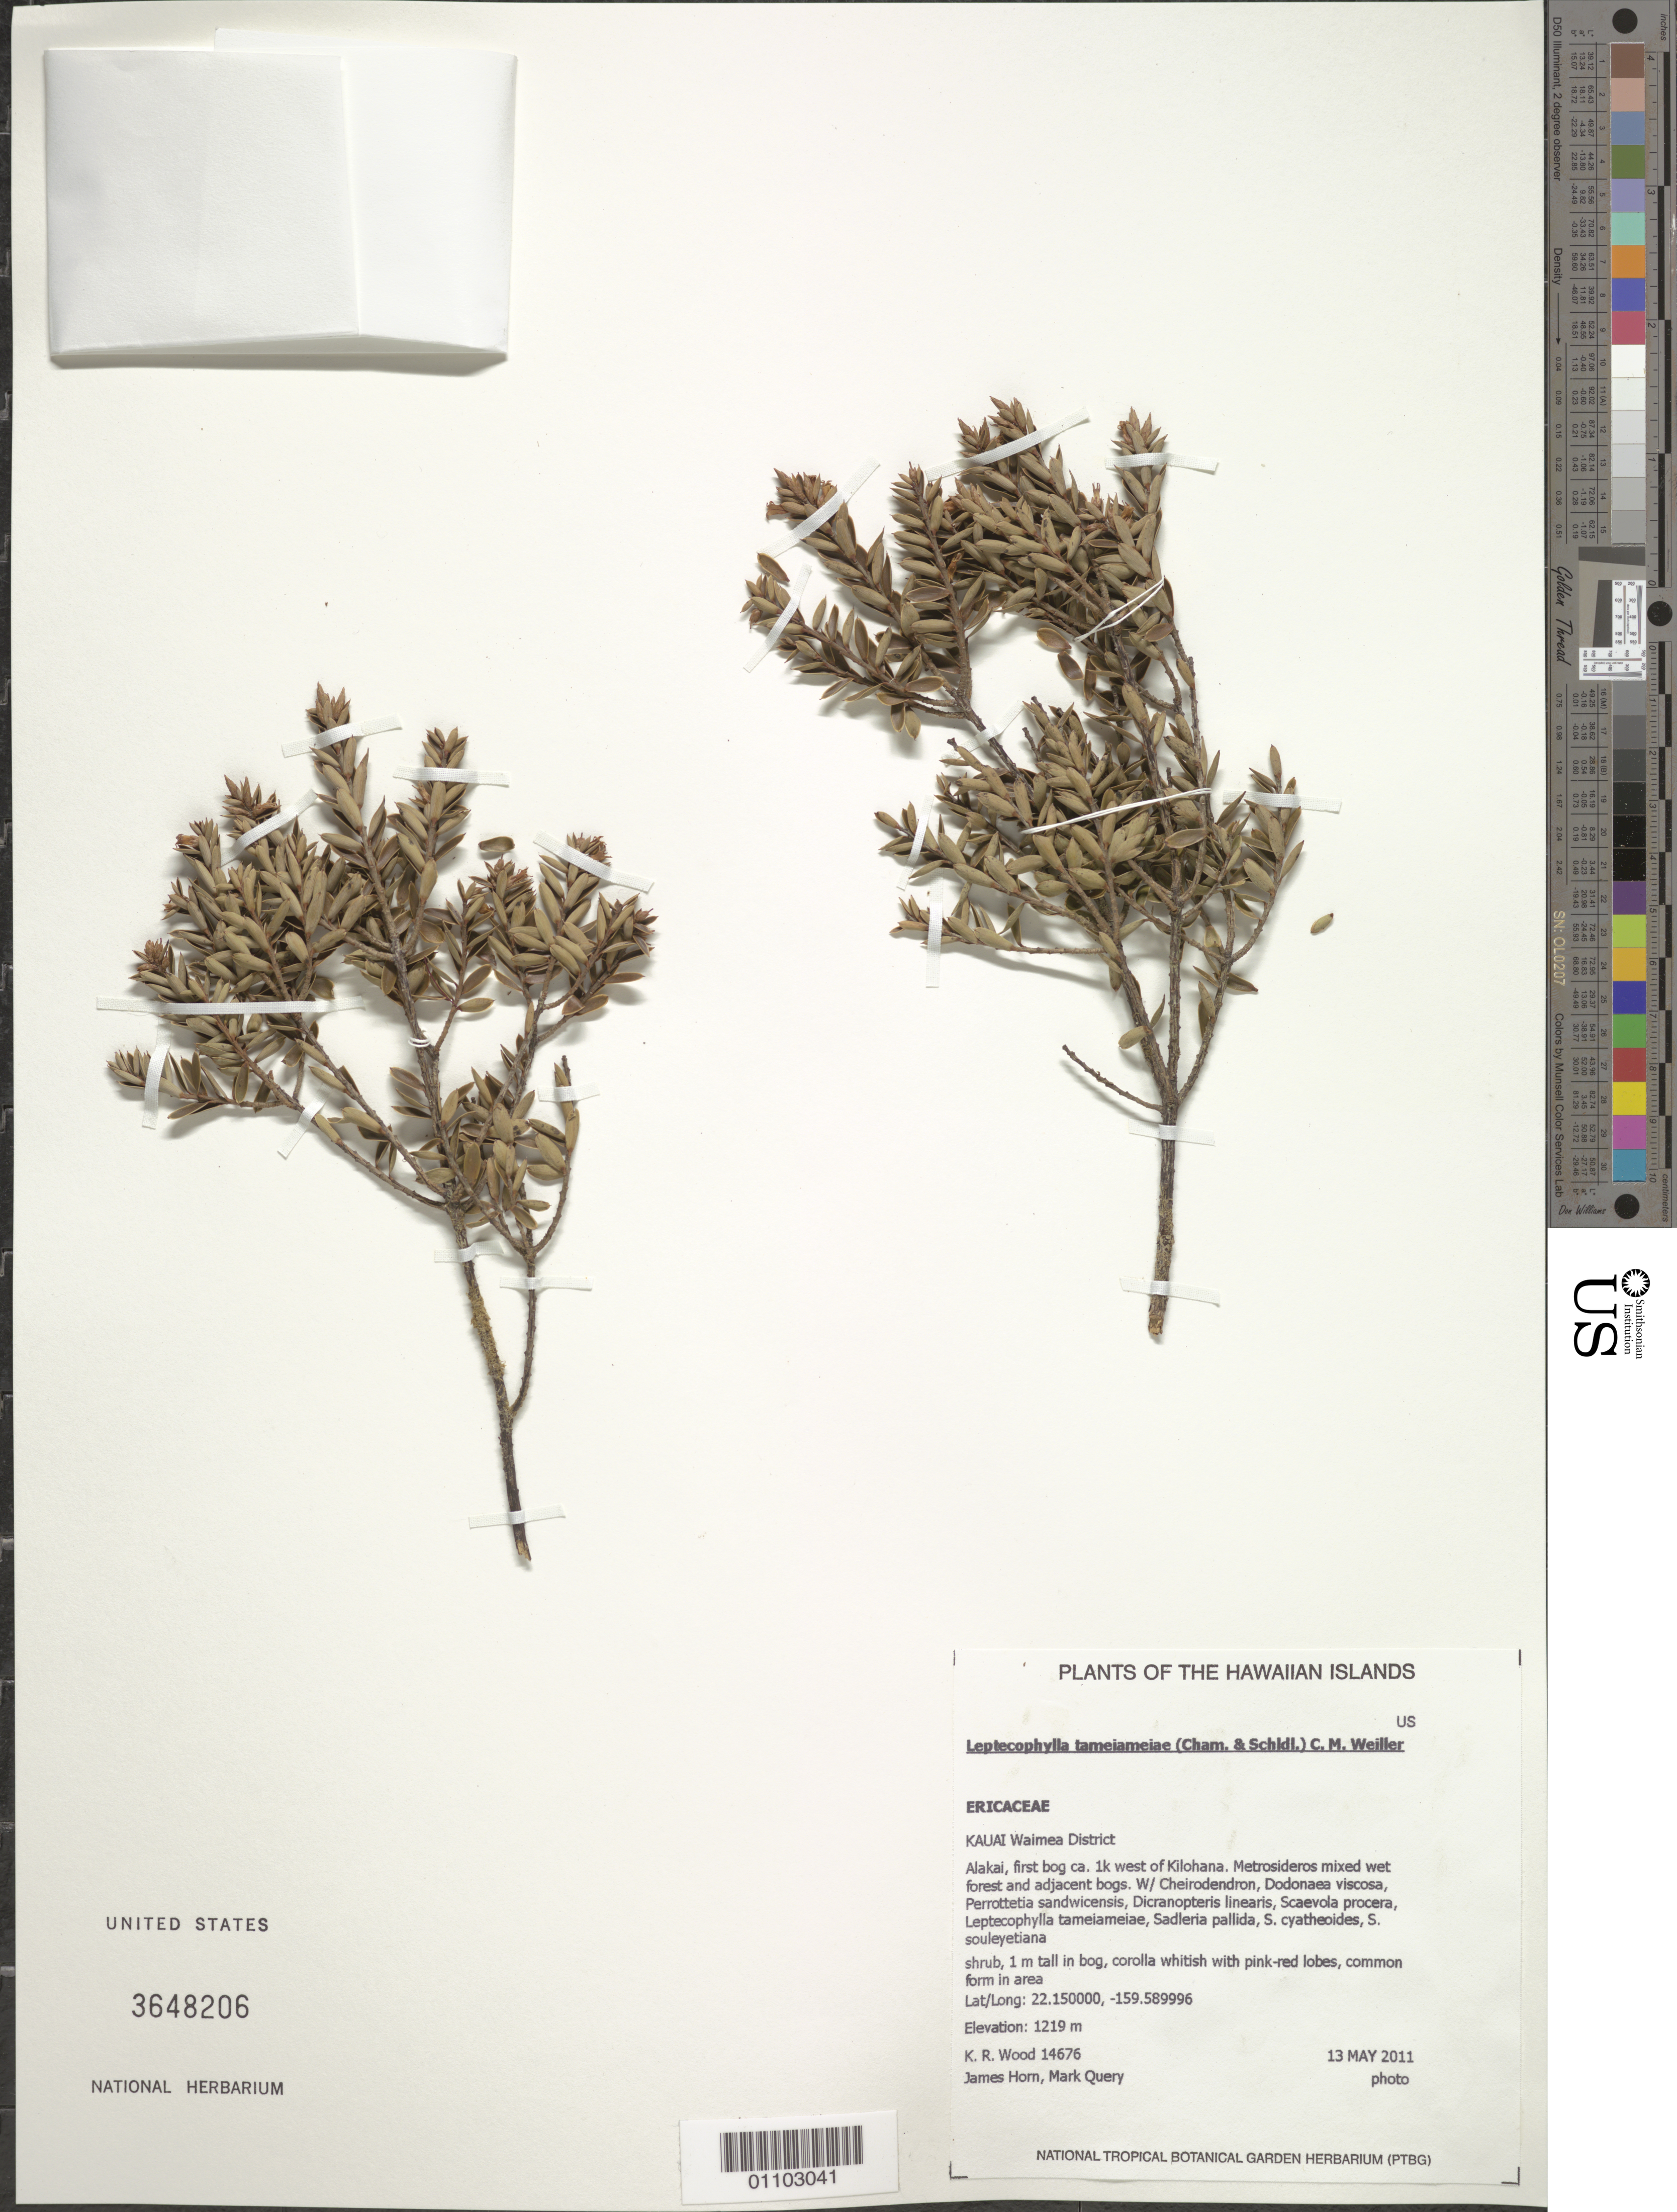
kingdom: Plantae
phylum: Tracheophyta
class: Magnoliopsida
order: Ericales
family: Ericaceae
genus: Leptecophylla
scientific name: Leptecophylla tameiameiae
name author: (Cham. & Schltdl.) C.M. Weiller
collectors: K. R. Wood, J. Horn & M. Query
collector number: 14676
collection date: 2011-05-13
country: United States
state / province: Hawaii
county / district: Kauai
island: Kaua'i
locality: Waimea District, Alakai, first bog ca. 1k west of Kilohana.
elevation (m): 1219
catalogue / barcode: US 3648206